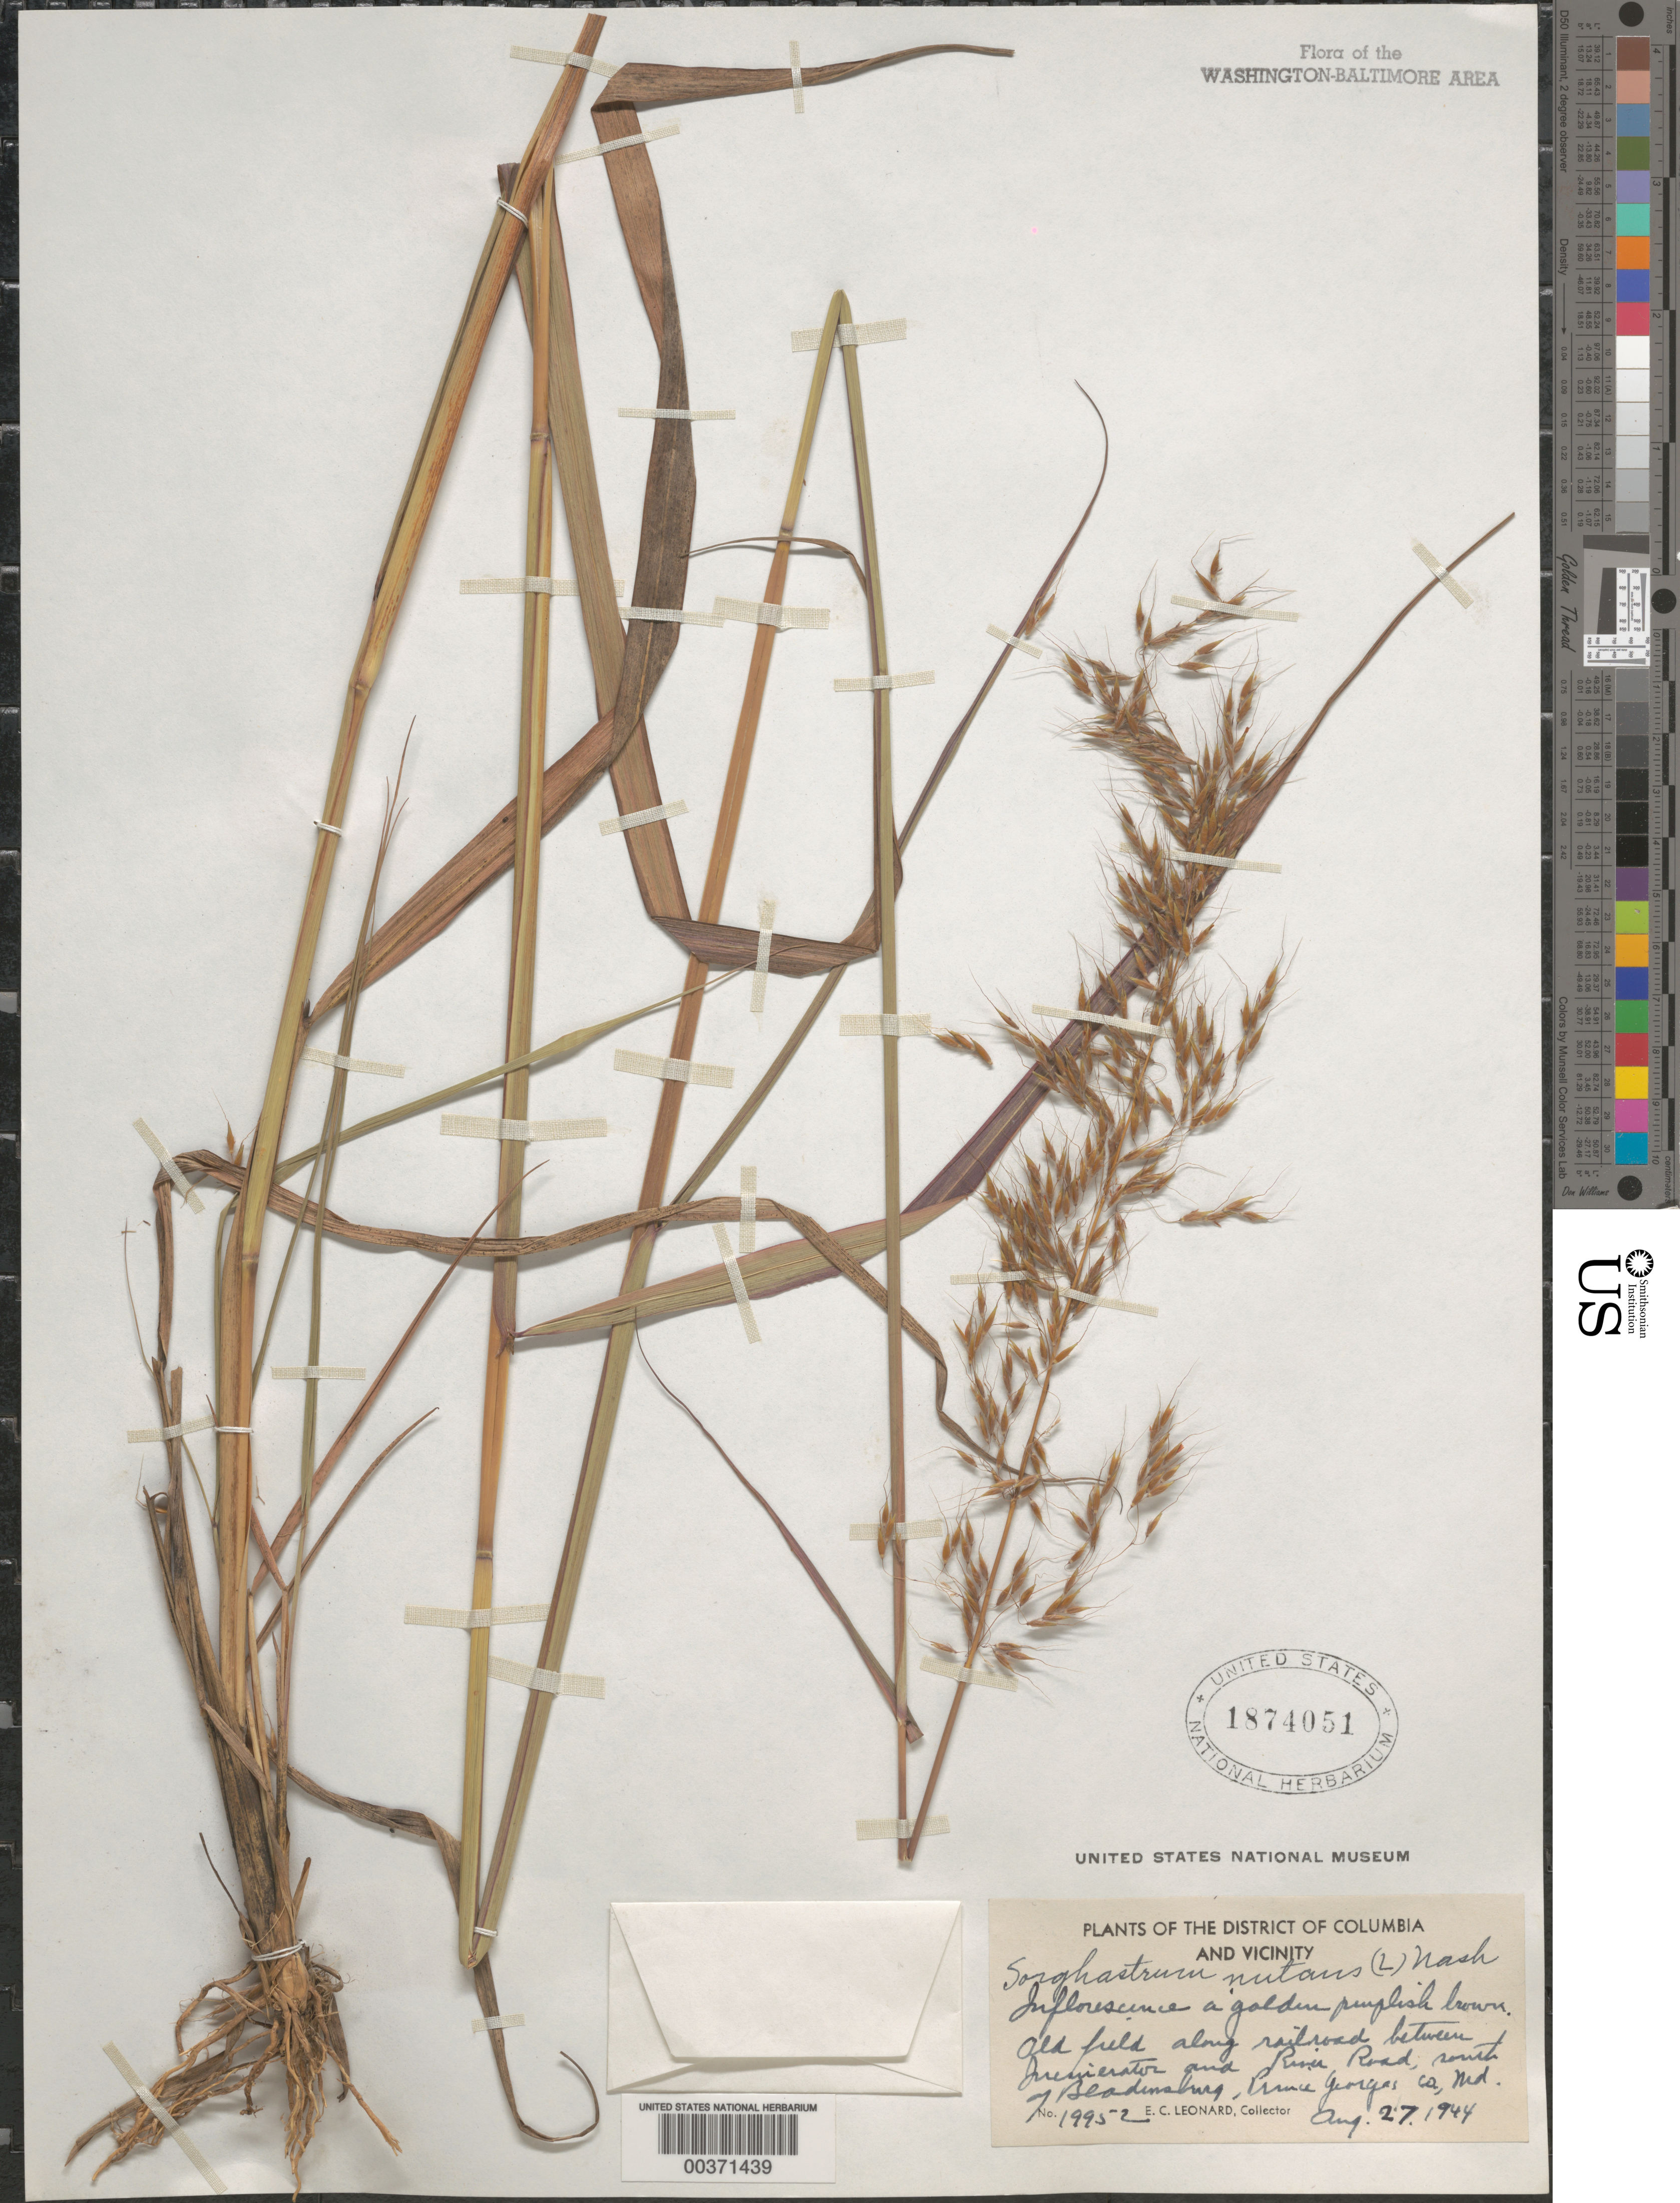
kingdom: Plantae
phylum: Tracheophyta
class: Liliopsida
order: Poales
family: Poaceae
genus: Sorghastrum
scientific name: Sorghastrum nutans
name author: (L.) Nash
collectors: E. C. Leonard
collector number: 19952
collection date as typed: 27 Aug 1944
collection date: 1944-08-27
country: United States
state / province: Maryland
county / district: Prince George's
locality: Between Incinerator and River road, south of Bladensburg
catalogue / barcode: US 1874051